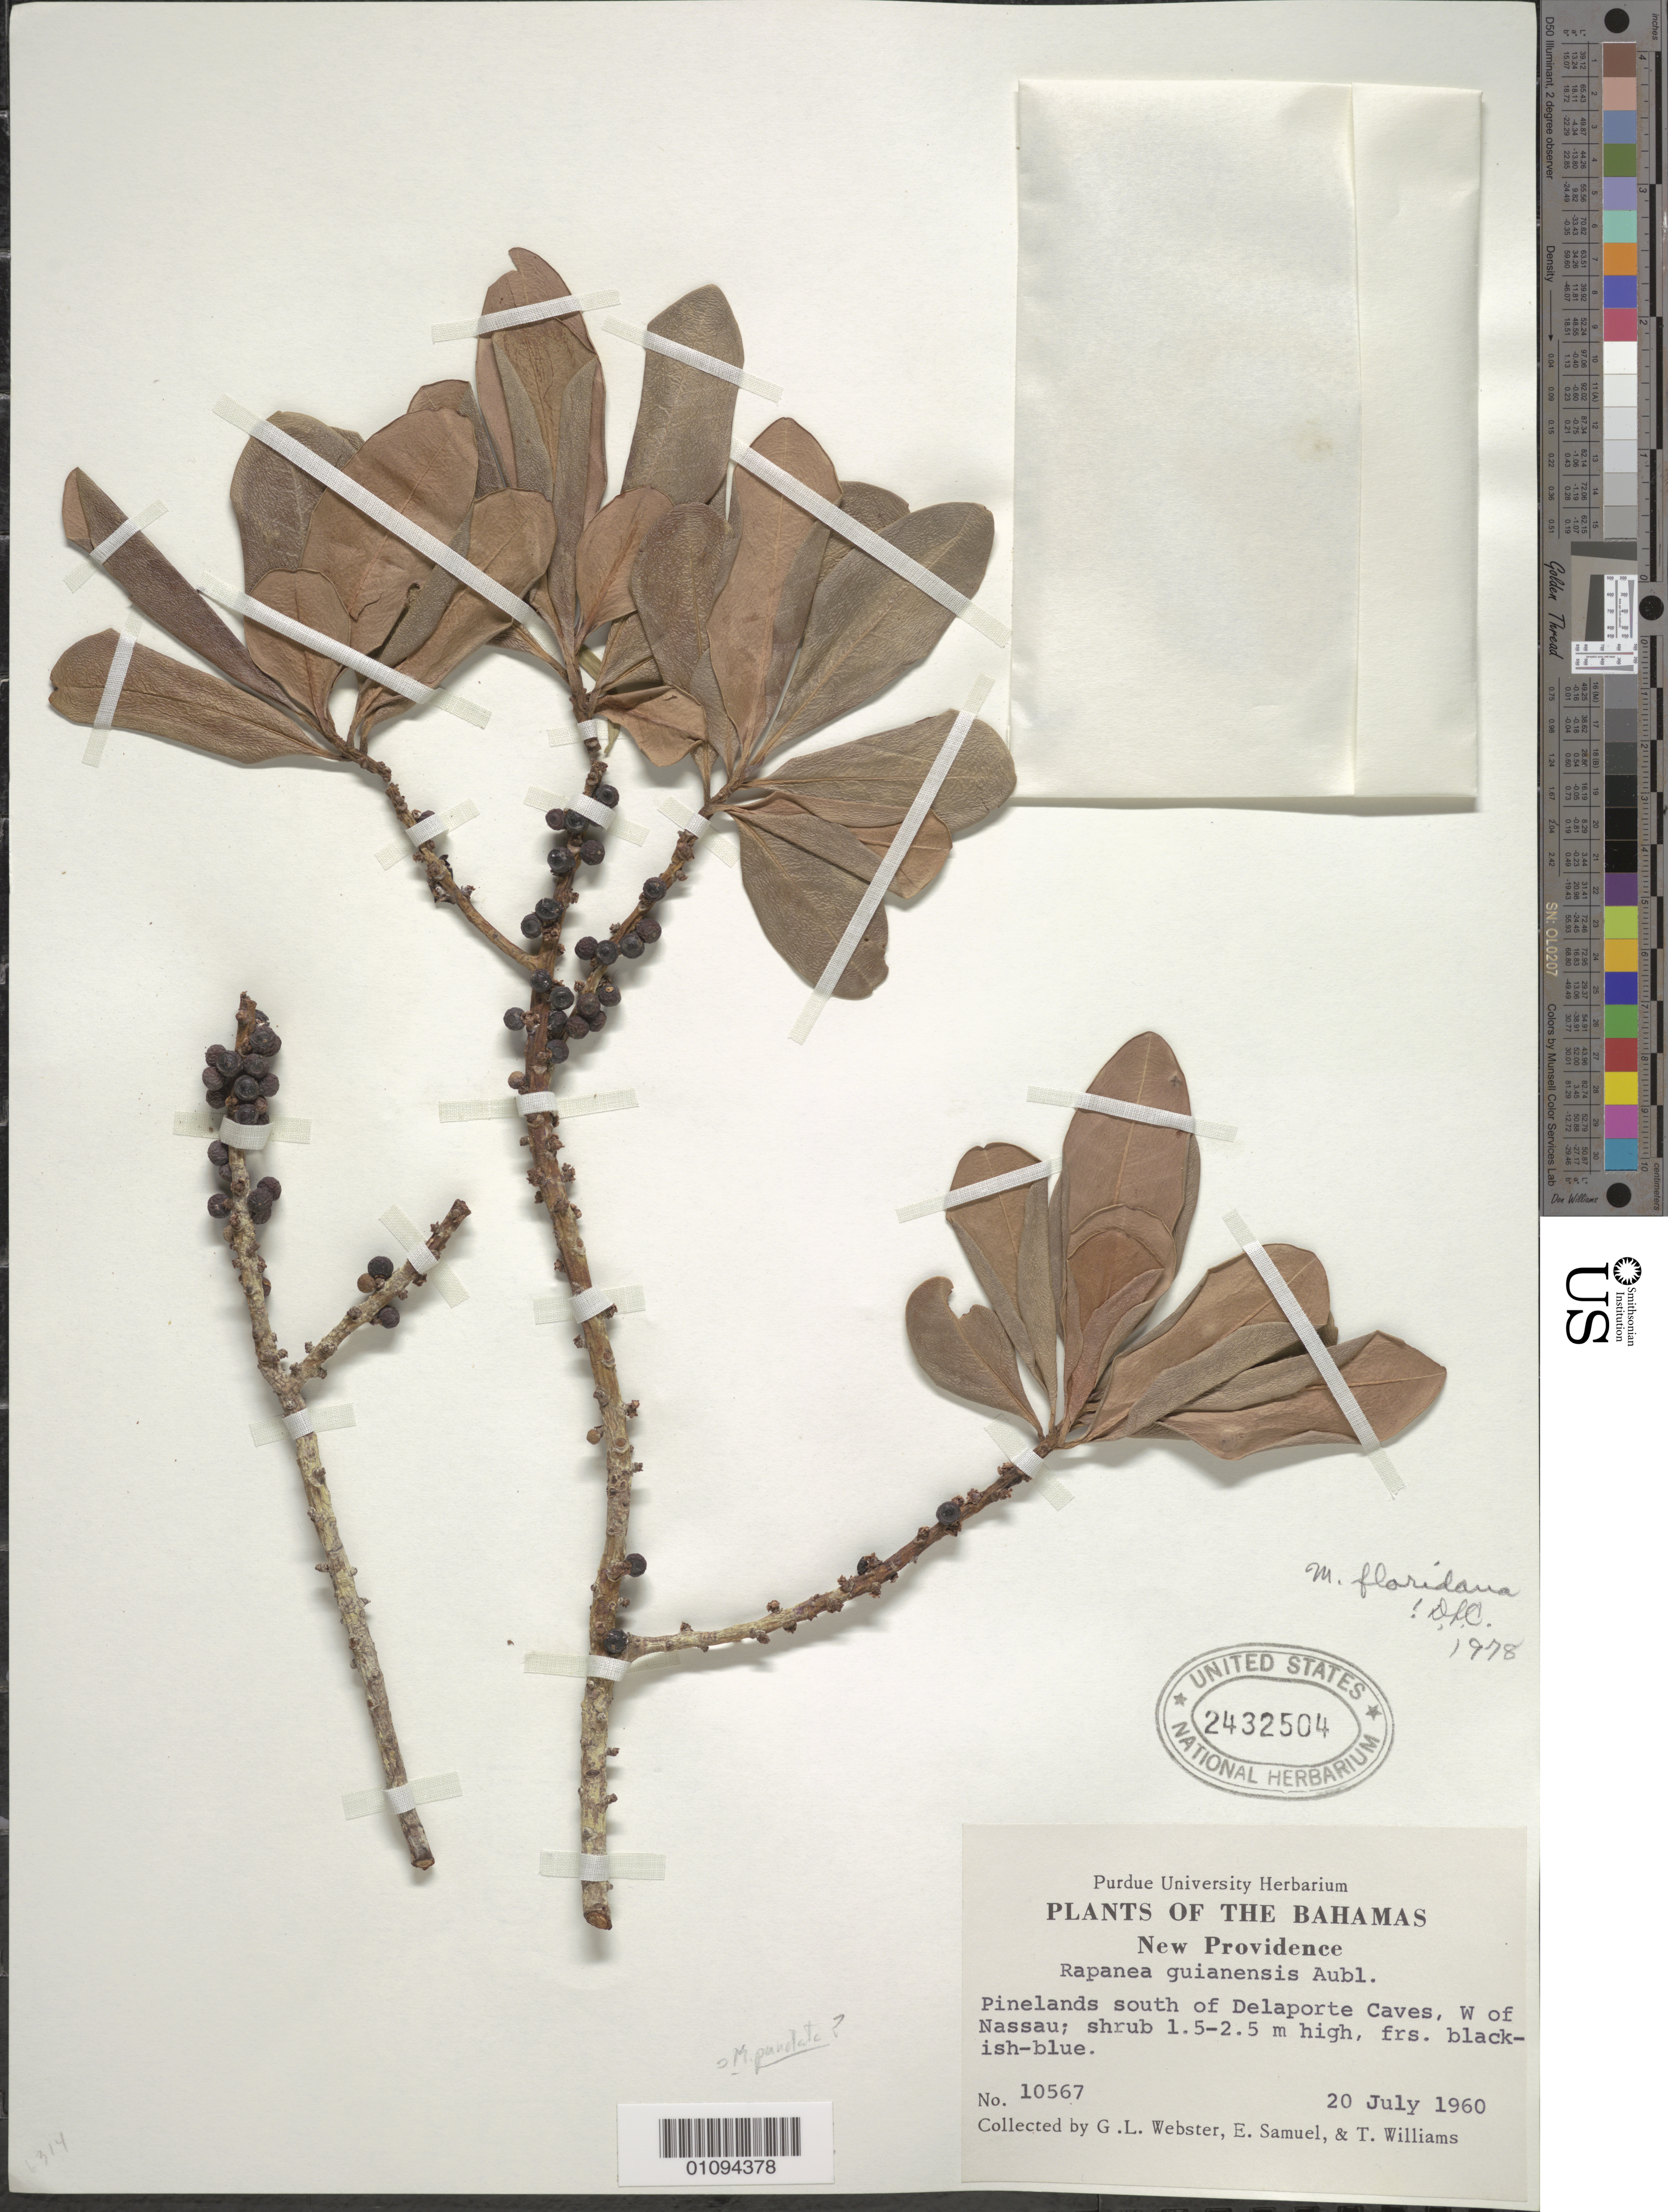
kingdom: Plantae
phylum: Tracheophyta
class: Magnoliopsida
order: Ericales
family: Primulaceae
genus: Myrsine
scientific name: Myrsine punctata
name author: (H. Lév.) Wilbur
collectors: G. L. Webster, E. Samuel & T. Williams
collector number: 10567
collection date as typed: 20 Jul 1960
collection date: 1960-07-20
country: Bahamas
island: New Providence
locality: Pinelands S of Delaporte Caveds, W of Nassau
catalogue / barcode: US 2432504